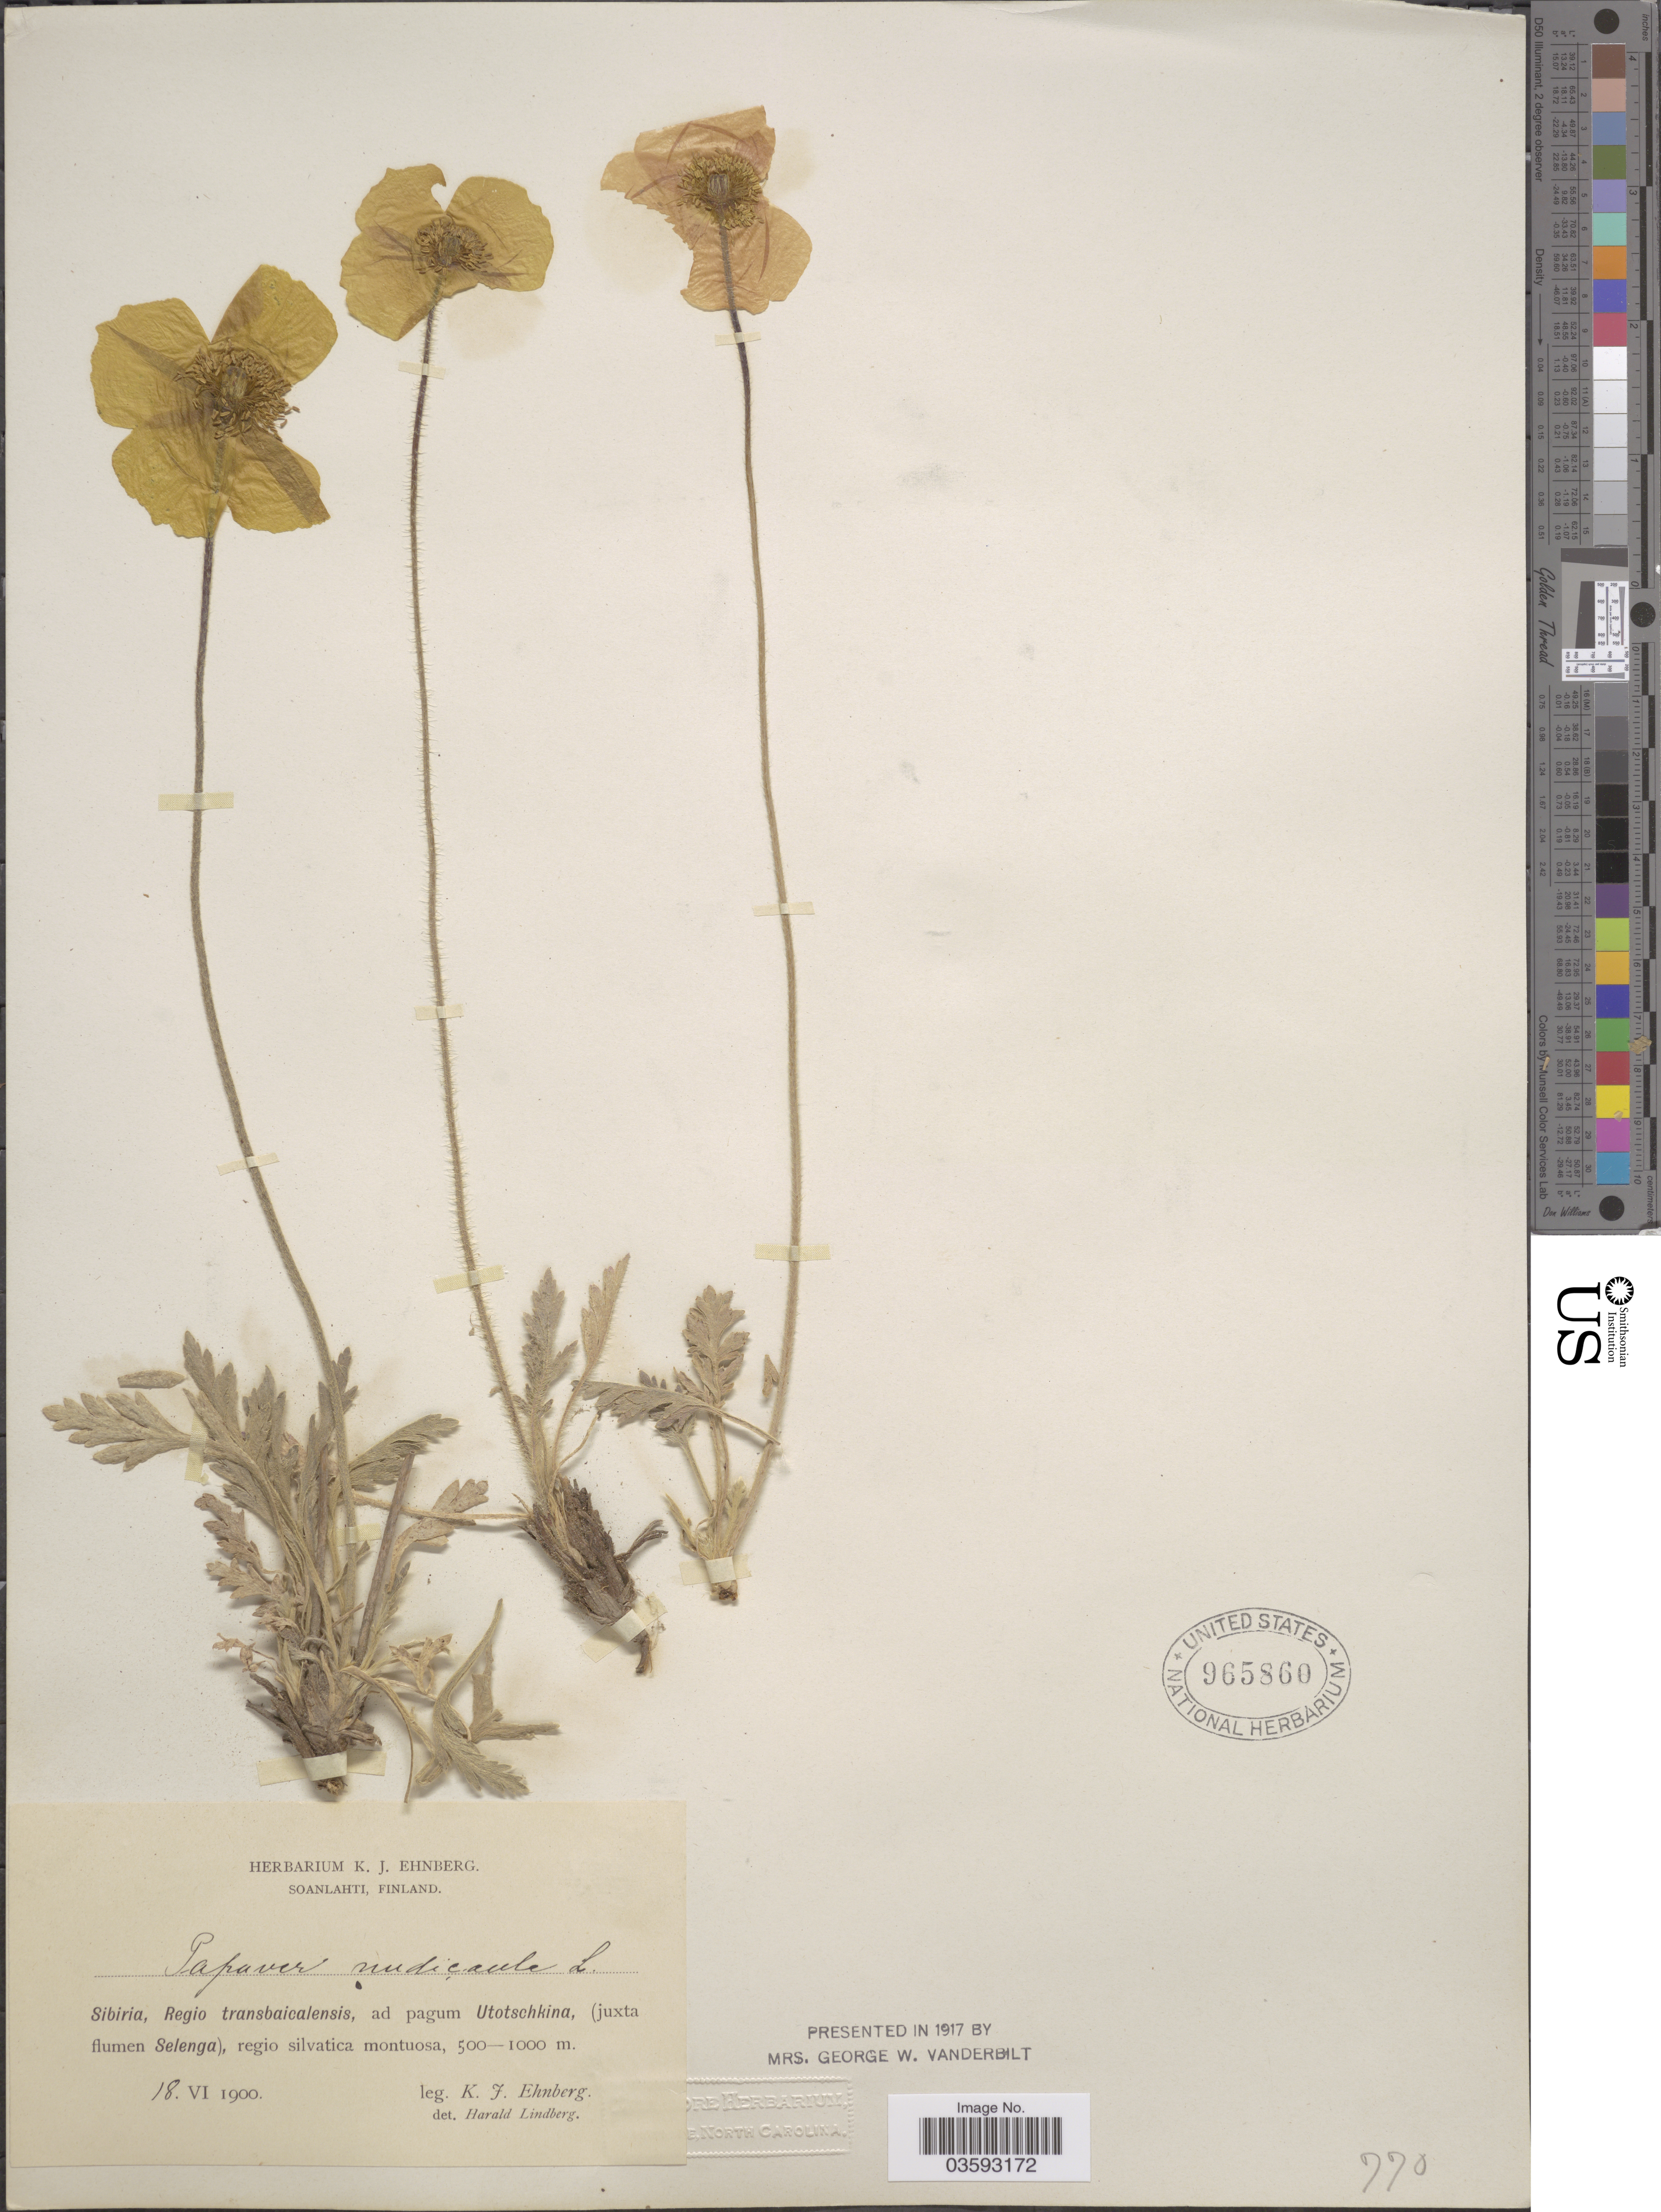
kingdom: Plantae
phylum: Tracheophyta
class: Magnoliopsida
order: Ranunculales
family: Papaveraceae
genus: Papaver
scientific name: Papaver nudicaule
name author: L.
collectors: K. Ehnberg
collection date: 1900-06-18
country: Russian Federation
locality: Sibiria, Regio transbaicalensis, ad pagum Utotschkina, (juxta flumen Selenga), regio silvatica montuosa.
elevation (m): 500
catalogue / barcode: US 965860